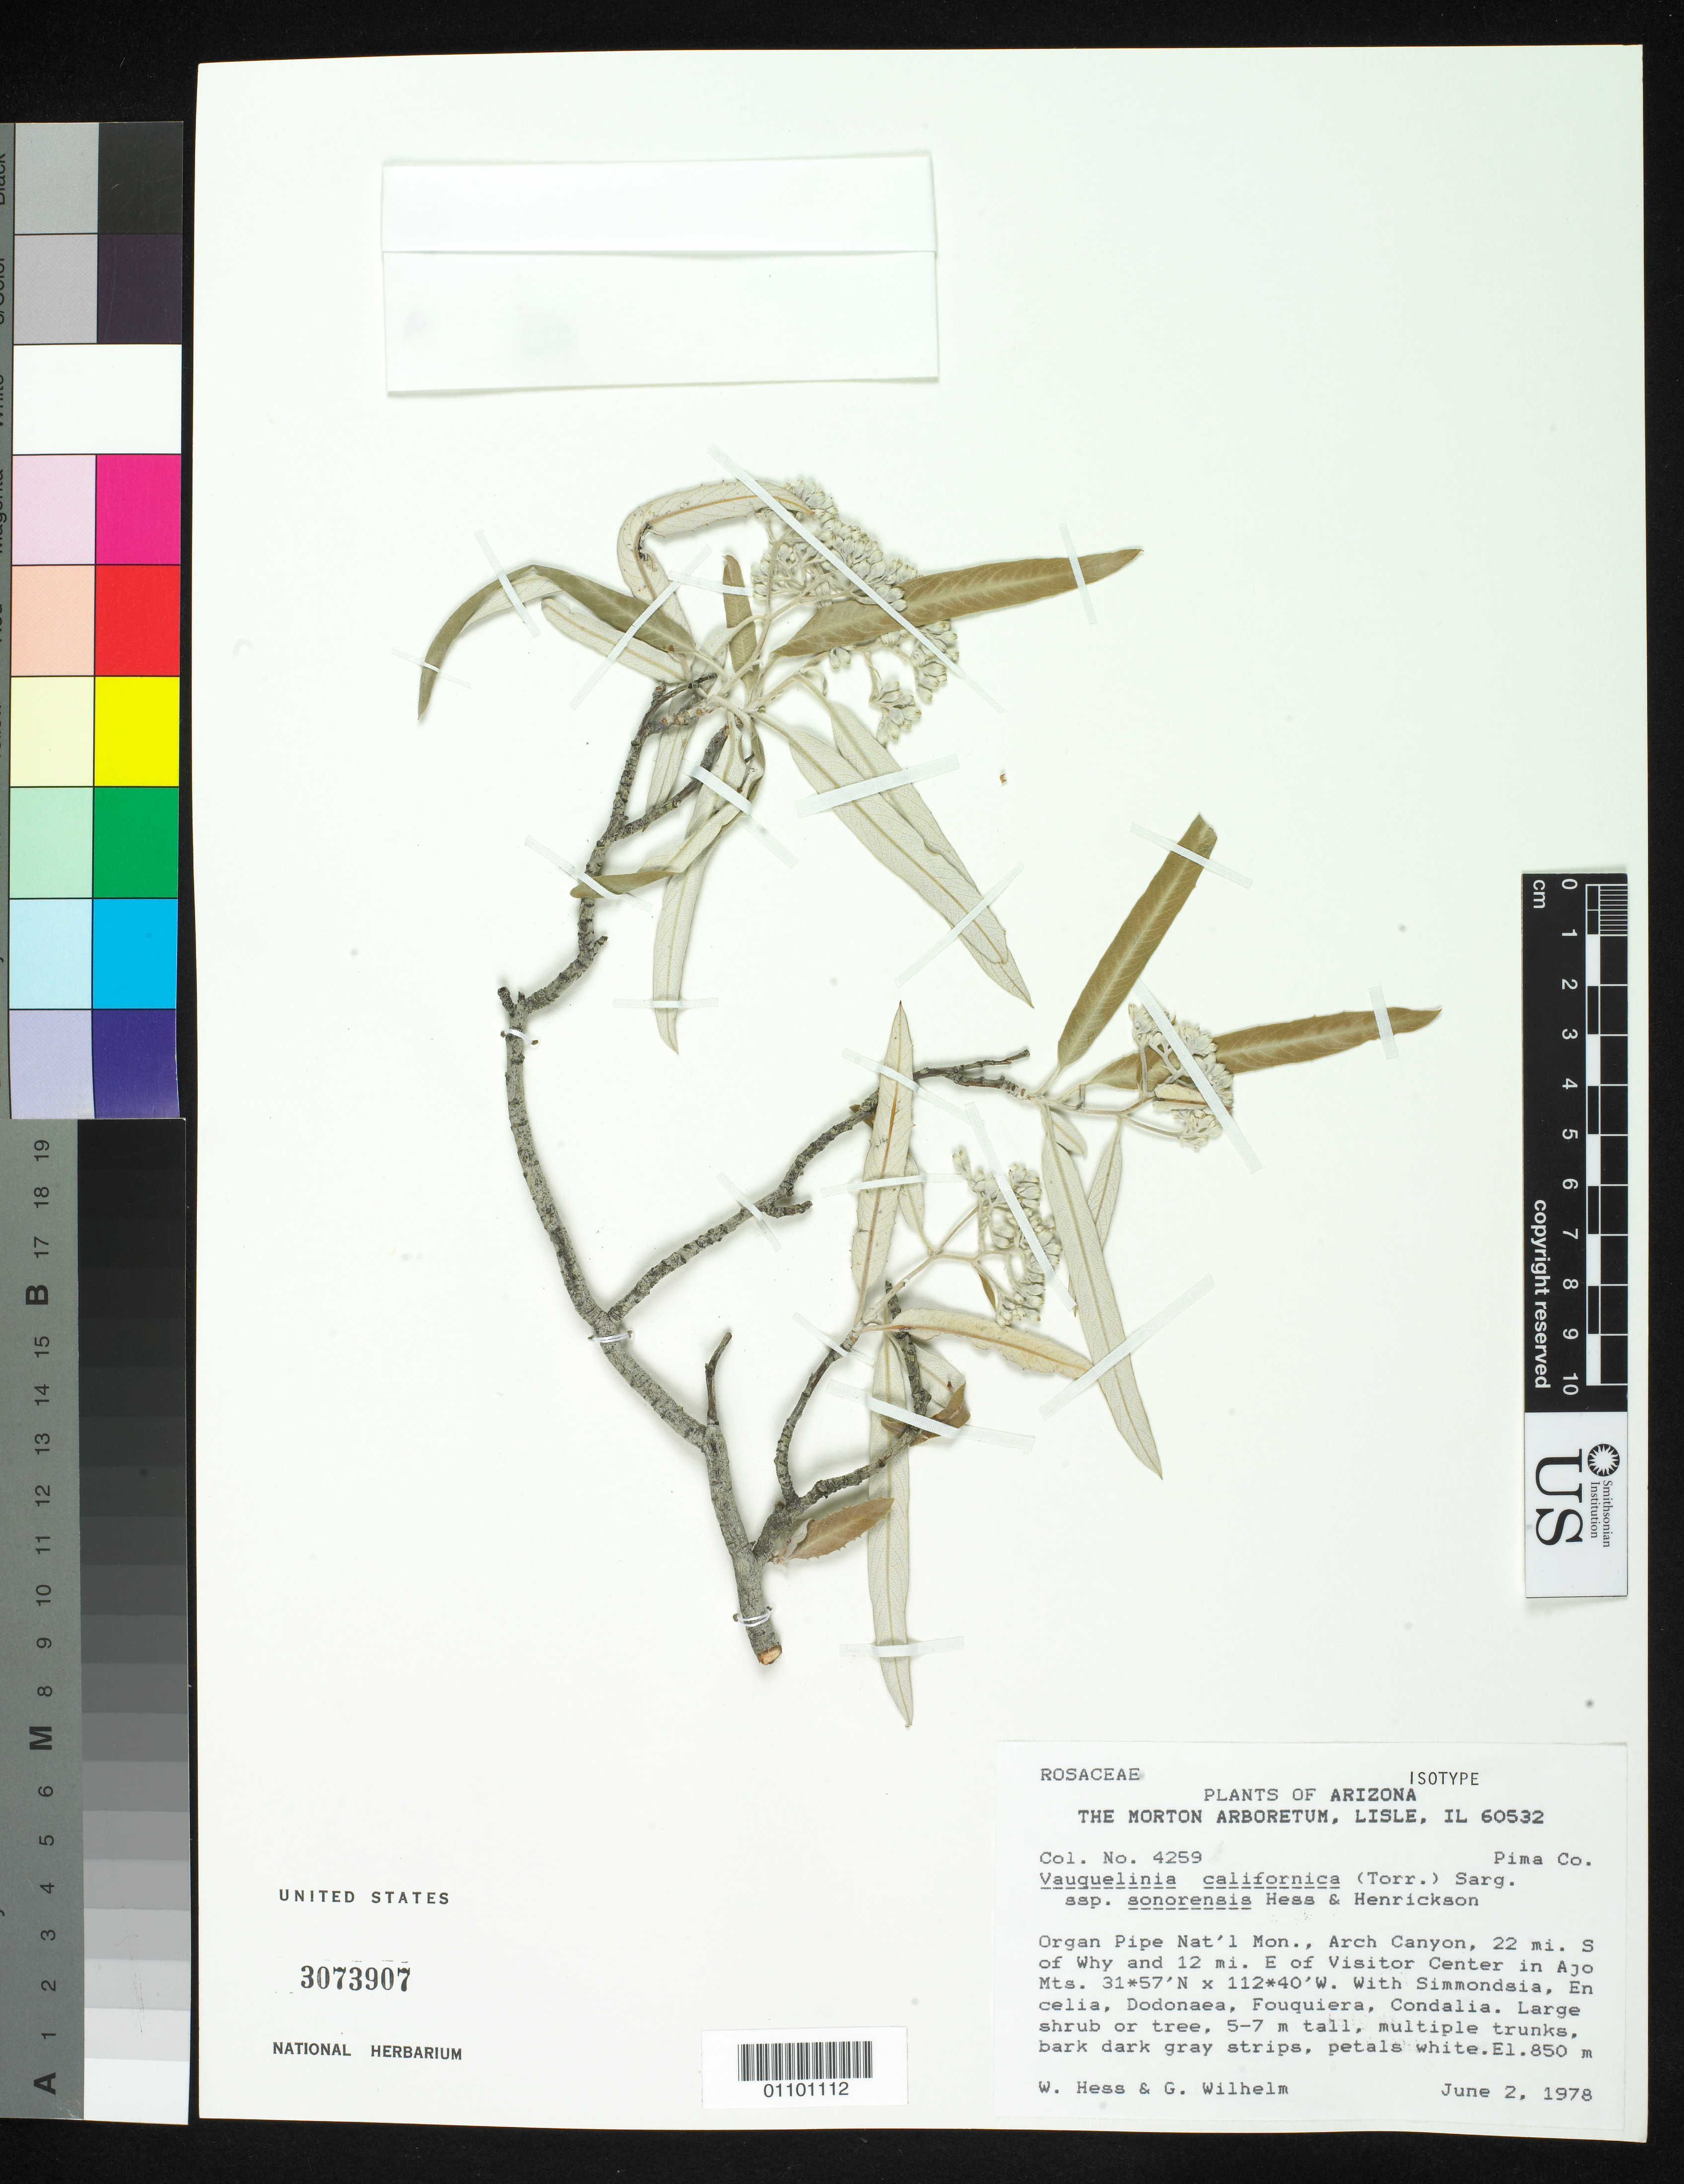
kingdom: Plantae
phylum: Tracheophyta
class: Magnoliopsida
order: Rosales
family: Rosaceae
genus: Vauquelinia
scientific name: Vauquelinia californica subsp. sonorensis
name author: W.J. Hess & Henrickson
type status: Isotype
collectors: W. Hess & G. Wilhelm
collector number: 4259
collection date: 1978-06-02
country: United States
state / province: Arizona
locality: Organ Pipe Nat'l Mon., Arch Canyon, 22 mi. S of Why and 12 mi. E of Visotor Center in Ajo Mts.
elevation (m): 850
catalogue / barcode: US 3073907